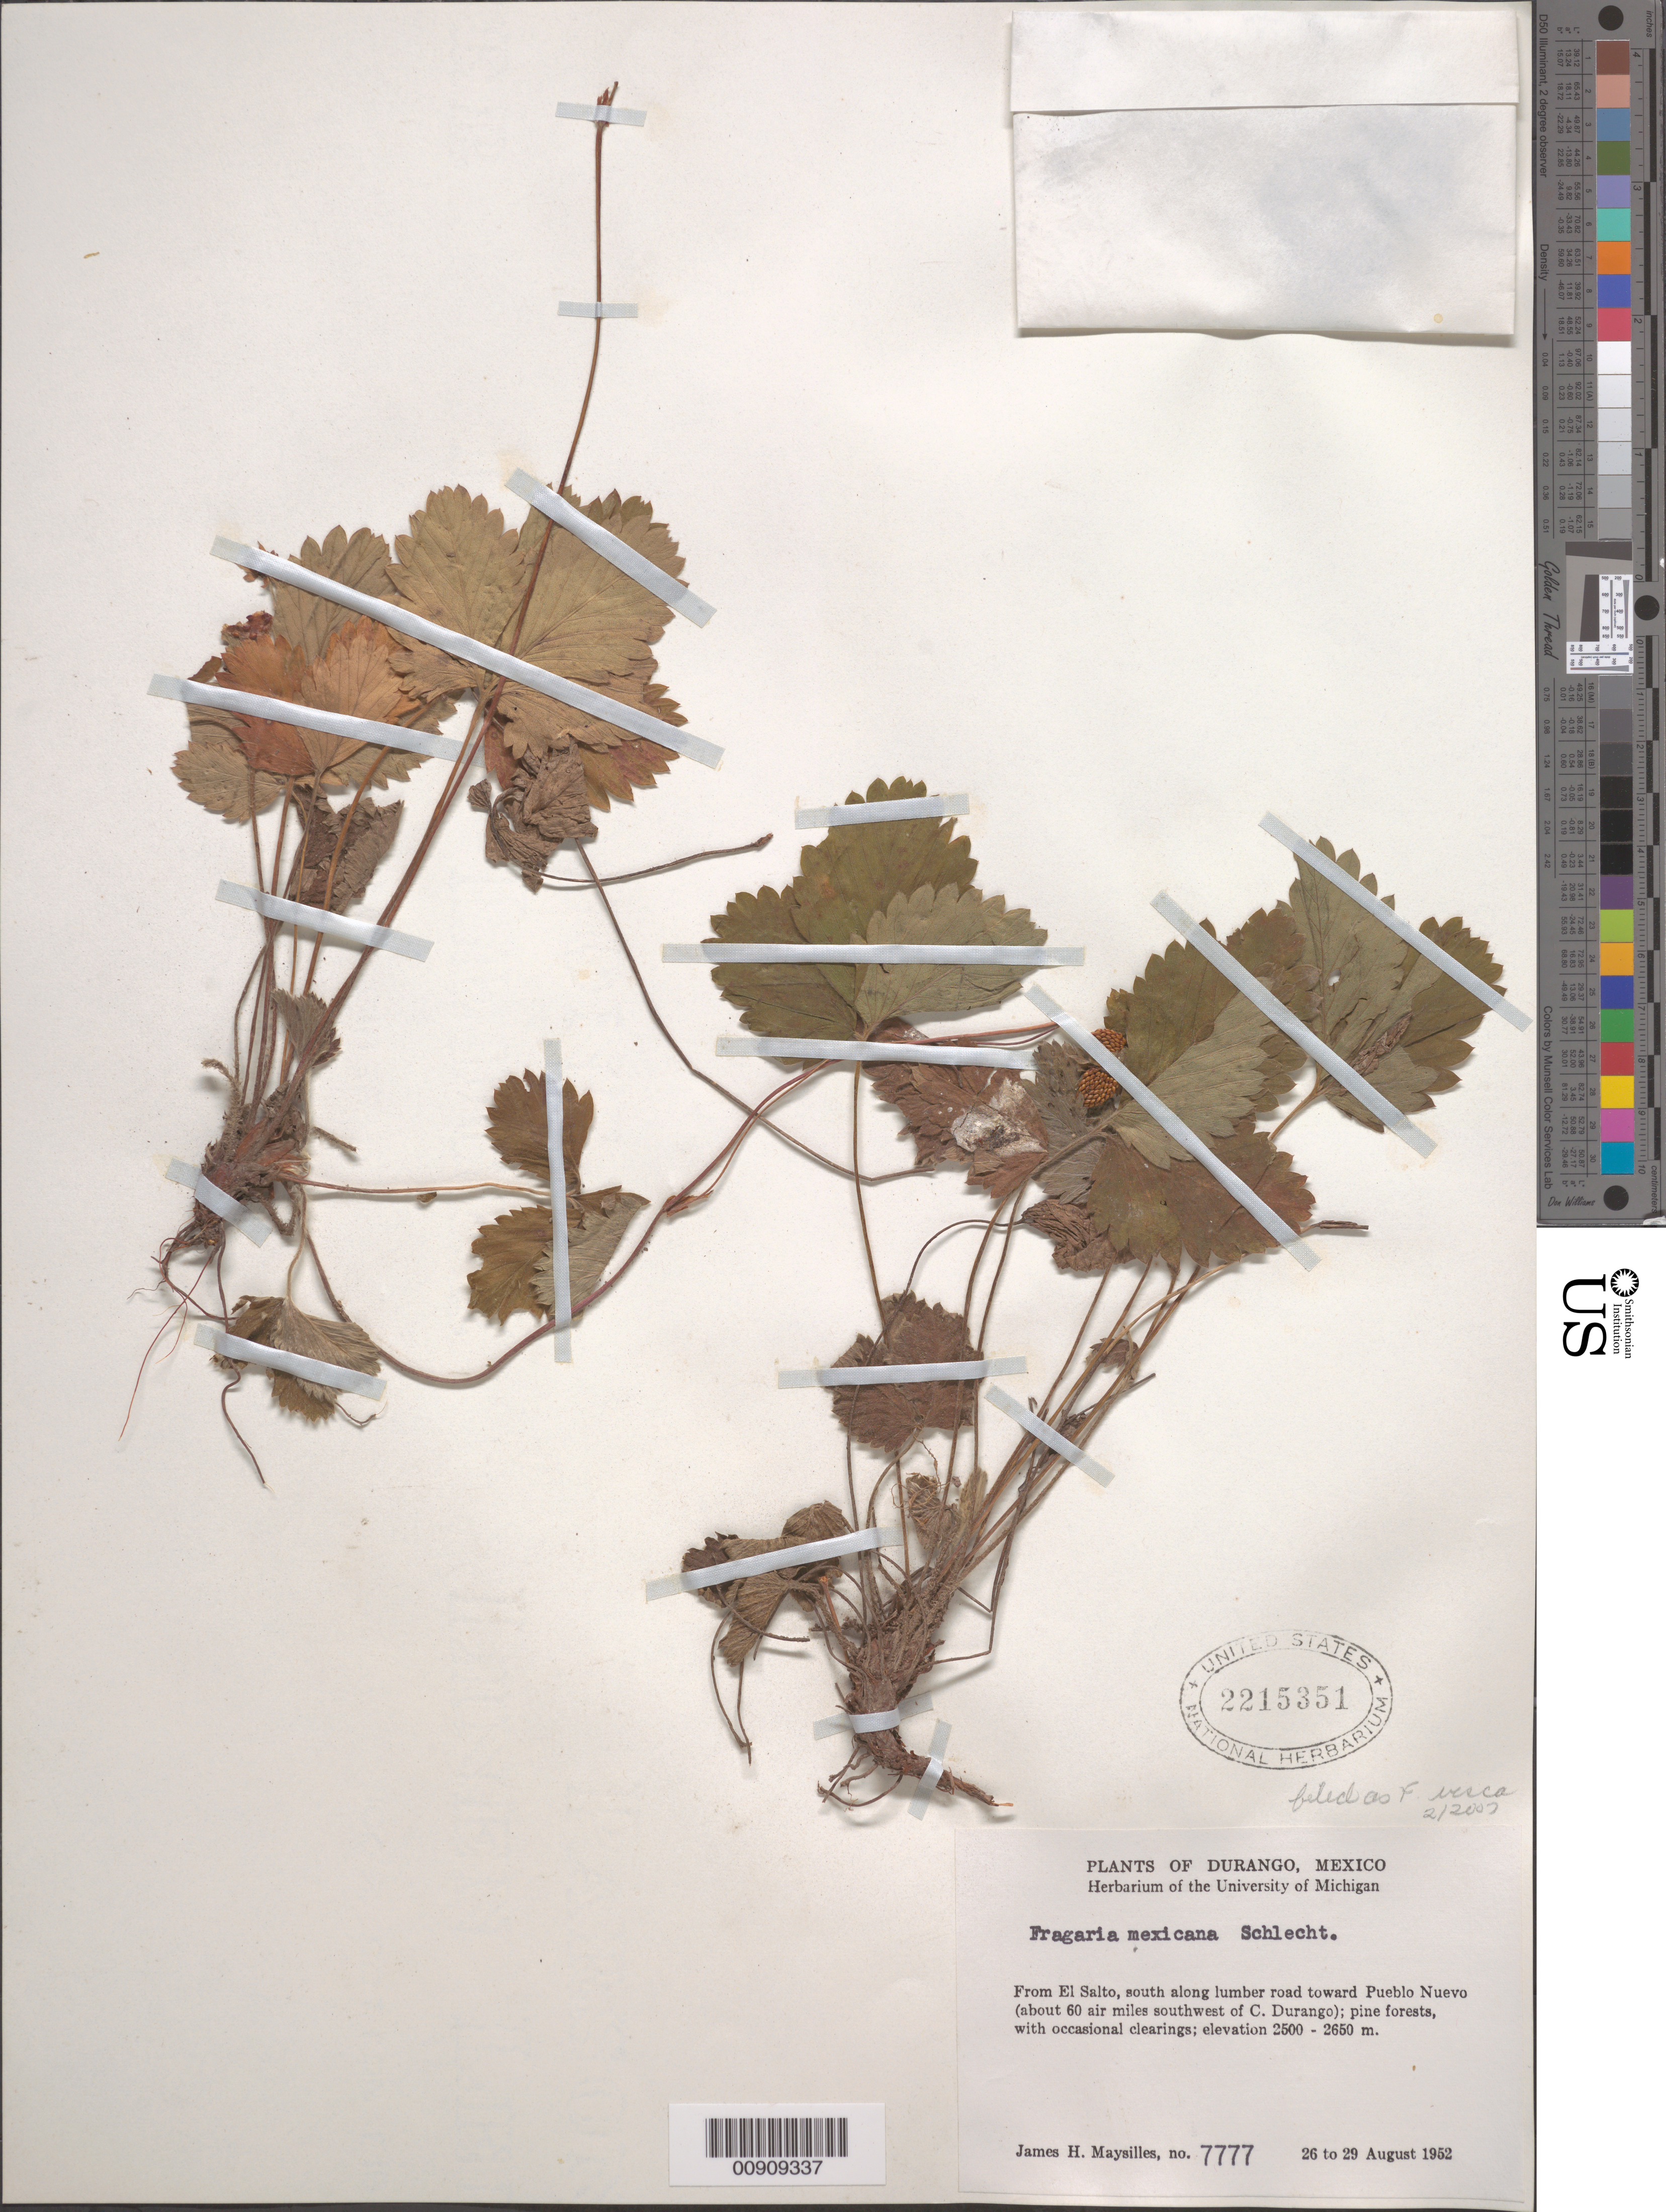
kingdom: Plantae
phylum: Tracheophyta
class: Magnoliopsida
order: Rosales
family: Rosaceae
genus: Fragaria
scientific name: Fragaria vesca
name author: L.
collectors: J. Maysilles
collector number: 7777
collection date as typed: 26 Aug 1952 to 29 Aug 1952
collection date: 1952-08-26/1952-08-29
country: Mexico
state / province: Durango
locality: From El Salto, south along lumber road toward Pueblo Nuevo (About 60 air miles southwest of C. Durango).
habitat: Pine forest, with occasional clearings.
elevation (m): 2650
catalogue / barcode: US 2215351